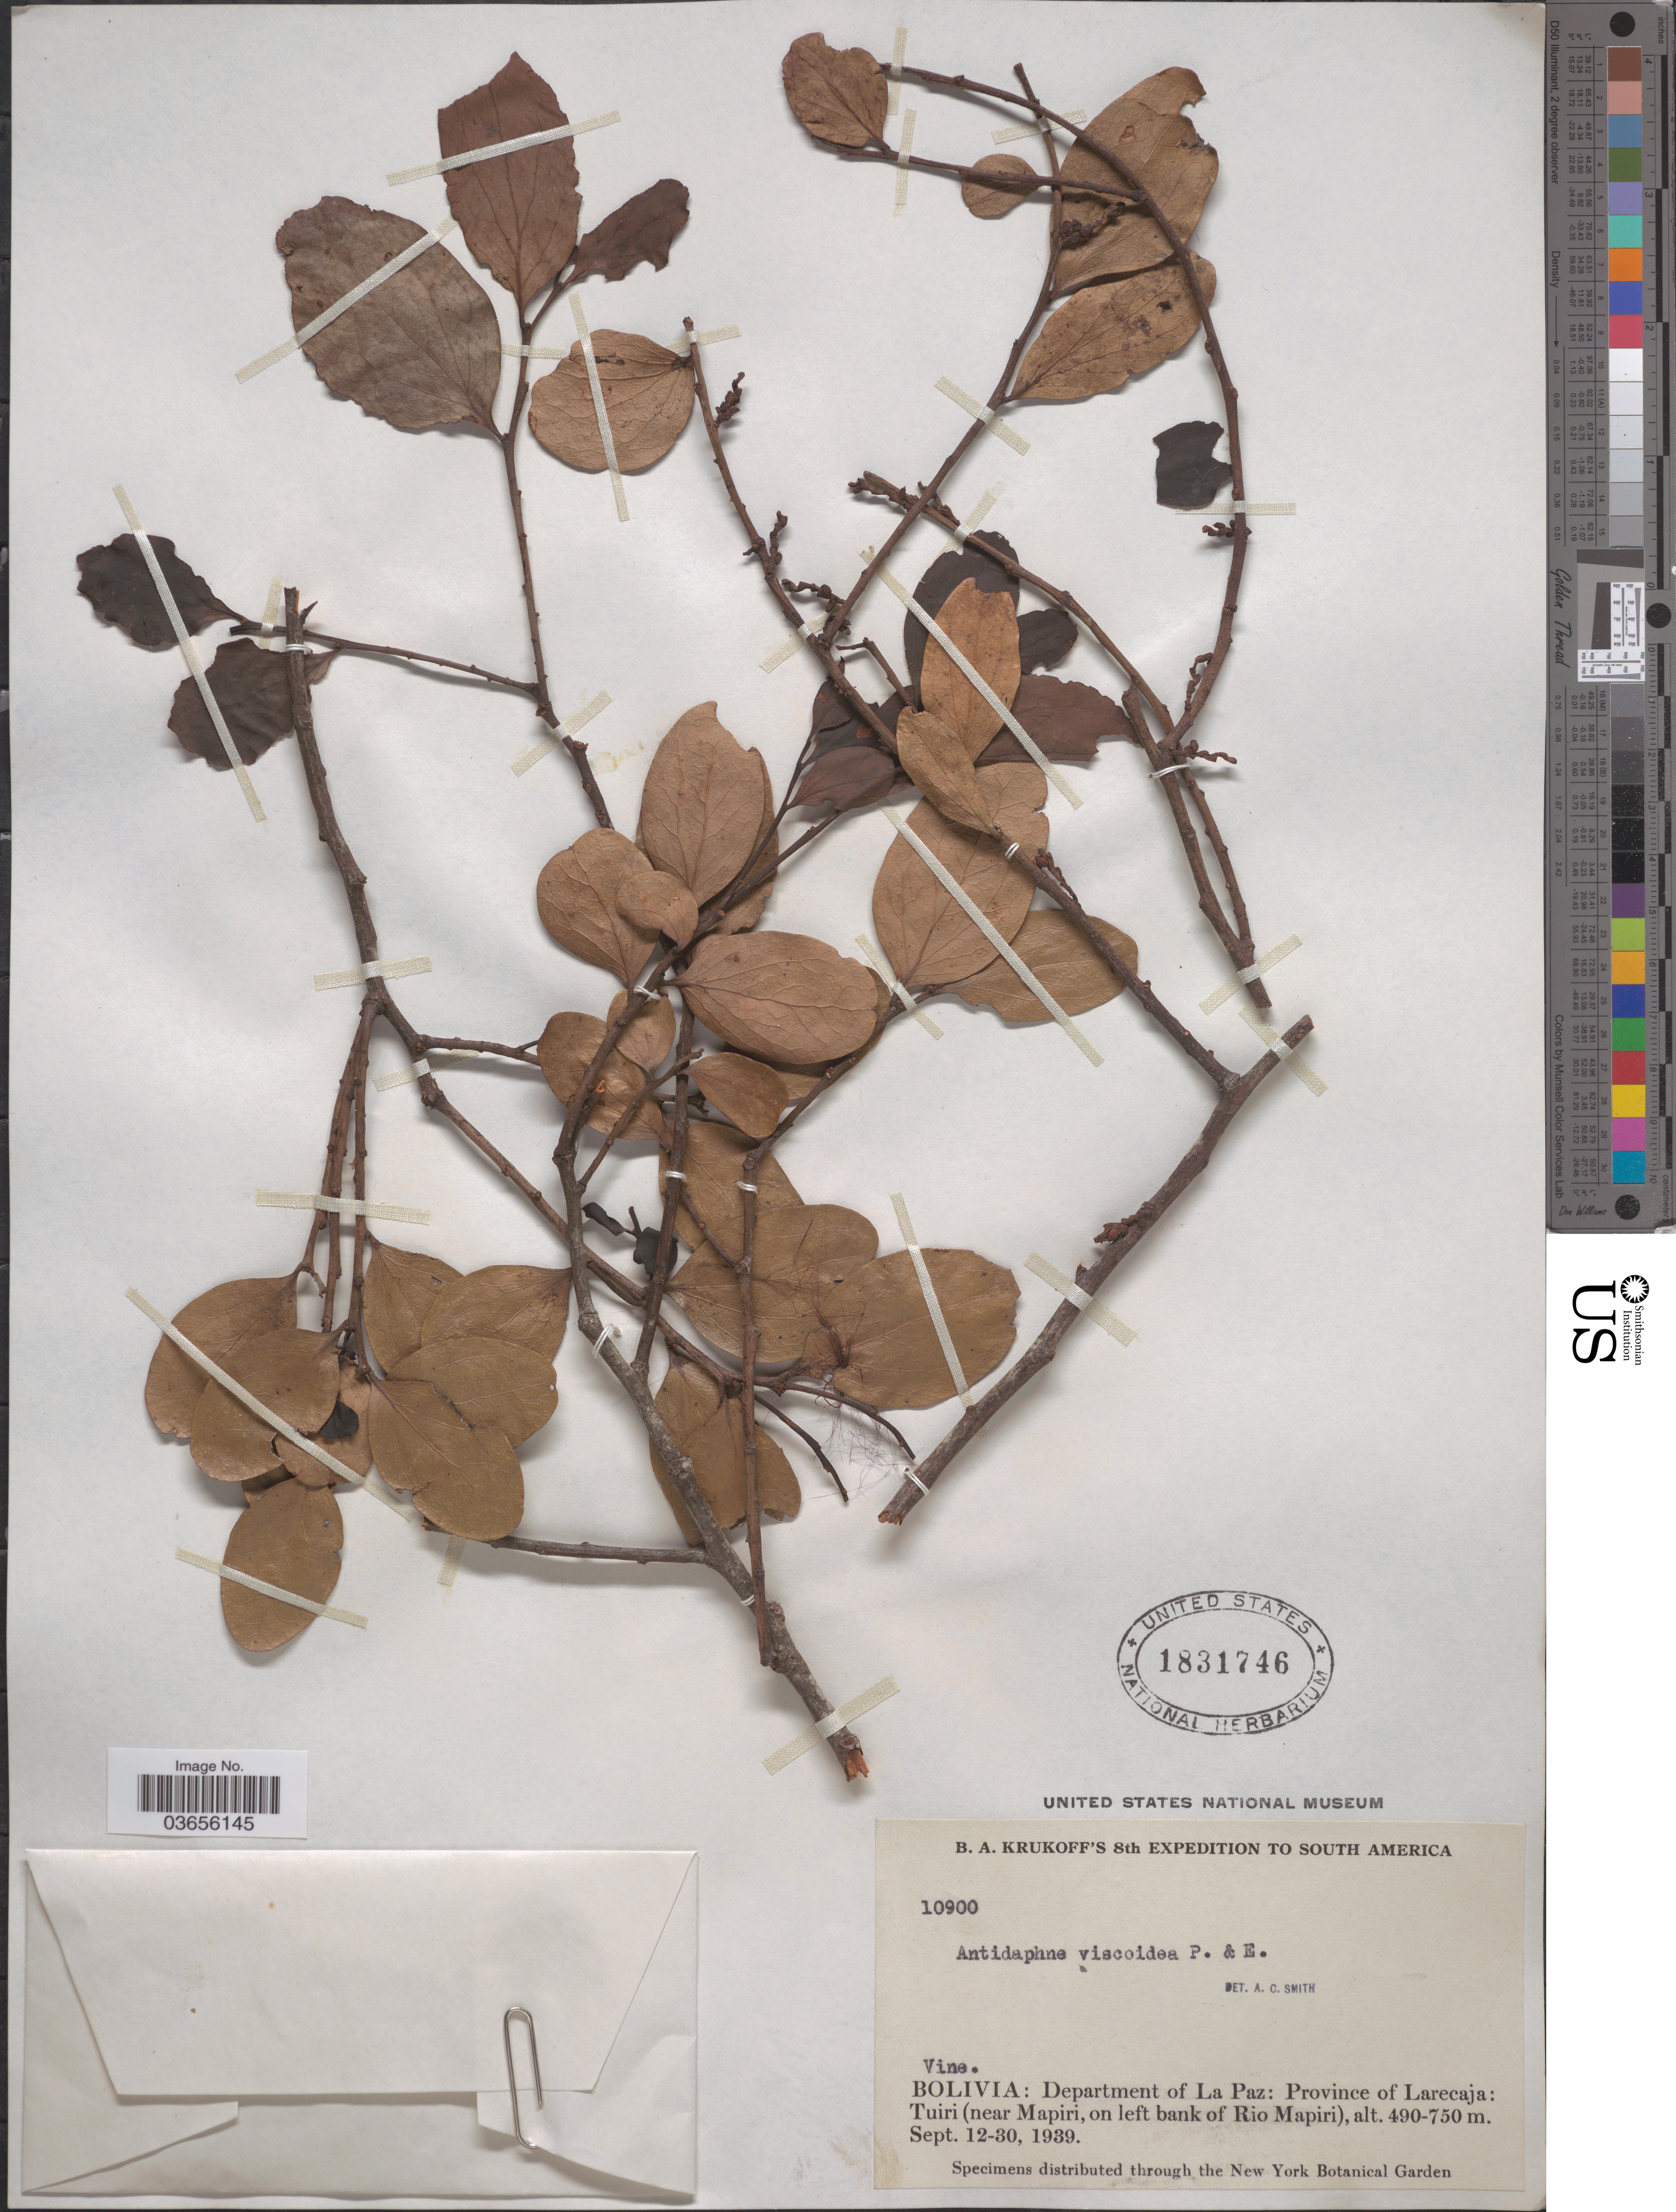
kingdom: Plantae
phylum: Tracheophyta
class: Magnoliopsida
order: Santalales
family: Santalaceae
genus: Antidaphne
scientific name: Antidaphne viscoidea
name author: Poepp. & Endl.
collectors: B. A. Krukoff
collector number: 10900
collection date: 1939-09-12/1939-09-30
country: Bolivia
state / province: La Paz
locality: Department of La Paz: Province of Larecaja: Tuiri (near Mapiri, on left bank of Rio Mapiri).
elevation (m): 490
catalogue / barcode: US 1831746